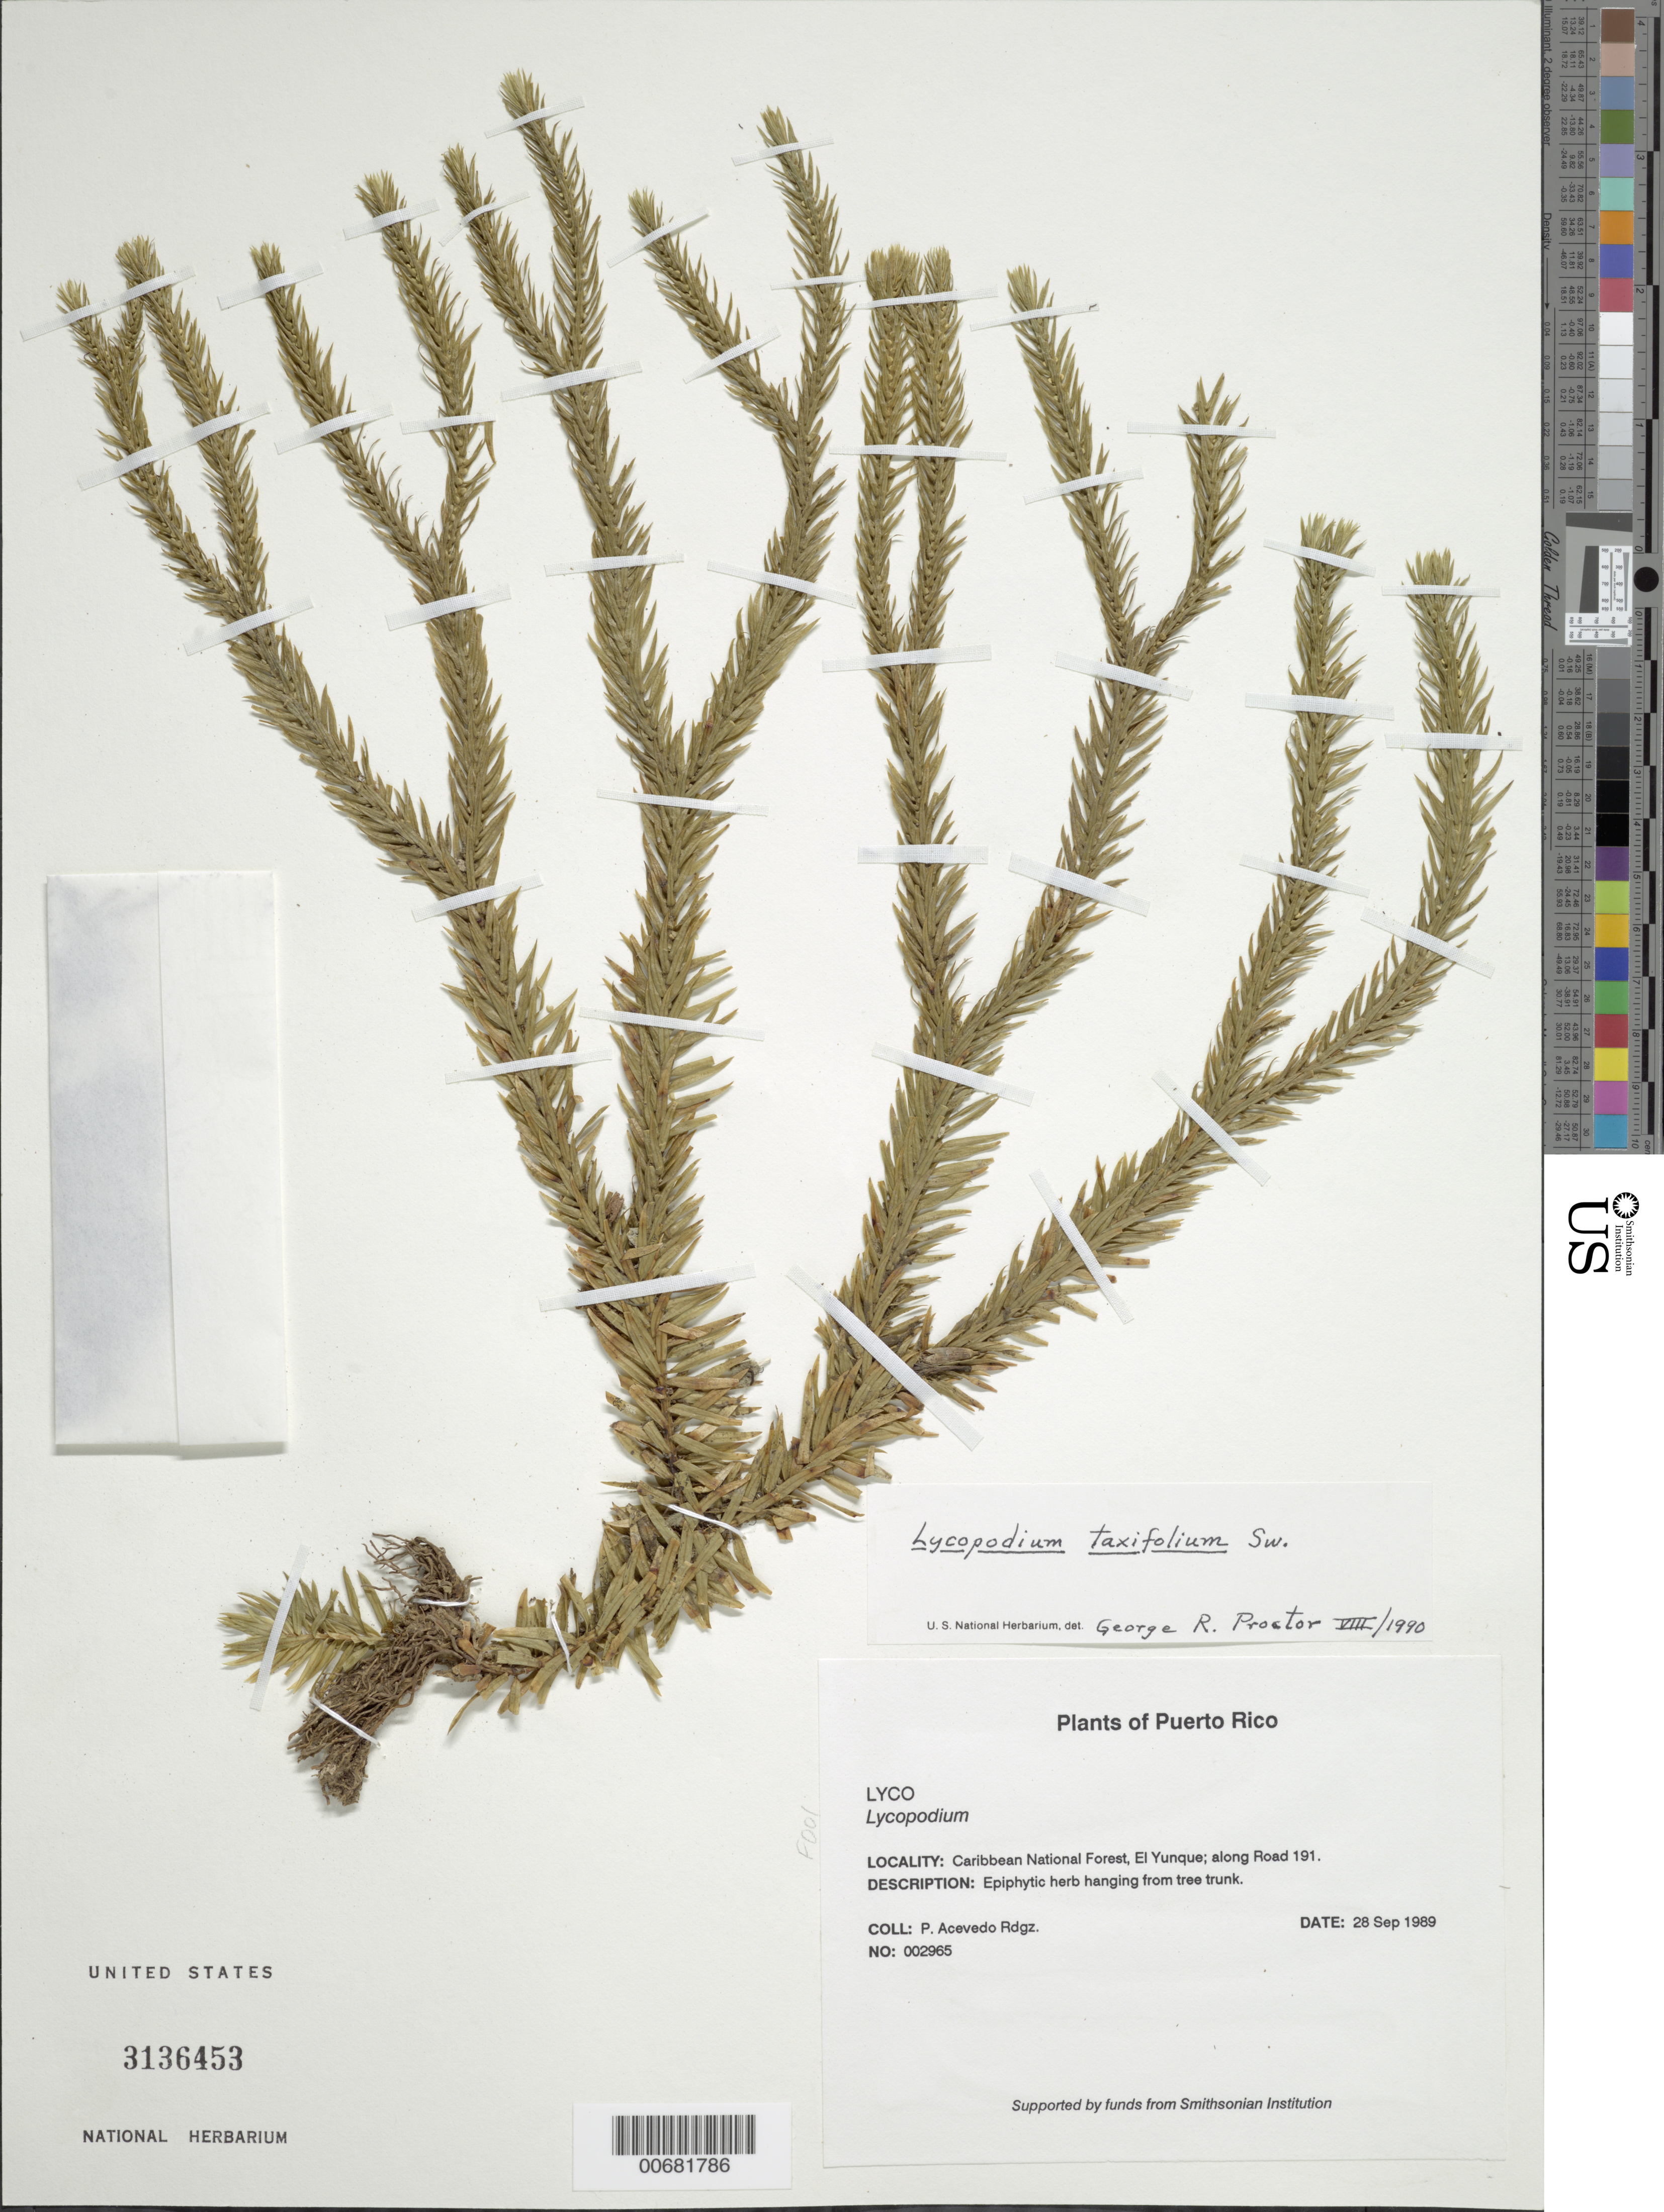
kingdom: Plantae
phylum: Tracheophyta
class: Lycopodiopsida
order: Lycopodiales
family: Lycopodiaceae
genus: Phlegmariurus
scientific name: Phlegmariurus taxifolius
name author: (Sw.) Á. Löve & D. Löve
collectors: P. Acevedo-Rodr.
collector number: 2965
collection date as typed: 28 Sep 1989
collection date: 1989-09-28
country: Puerto Rico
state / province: Río Grande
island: Puerto Rico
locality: Río Grande; Caribbean National Forest, El Yunque; along Road 191.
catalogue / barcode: US 3136453